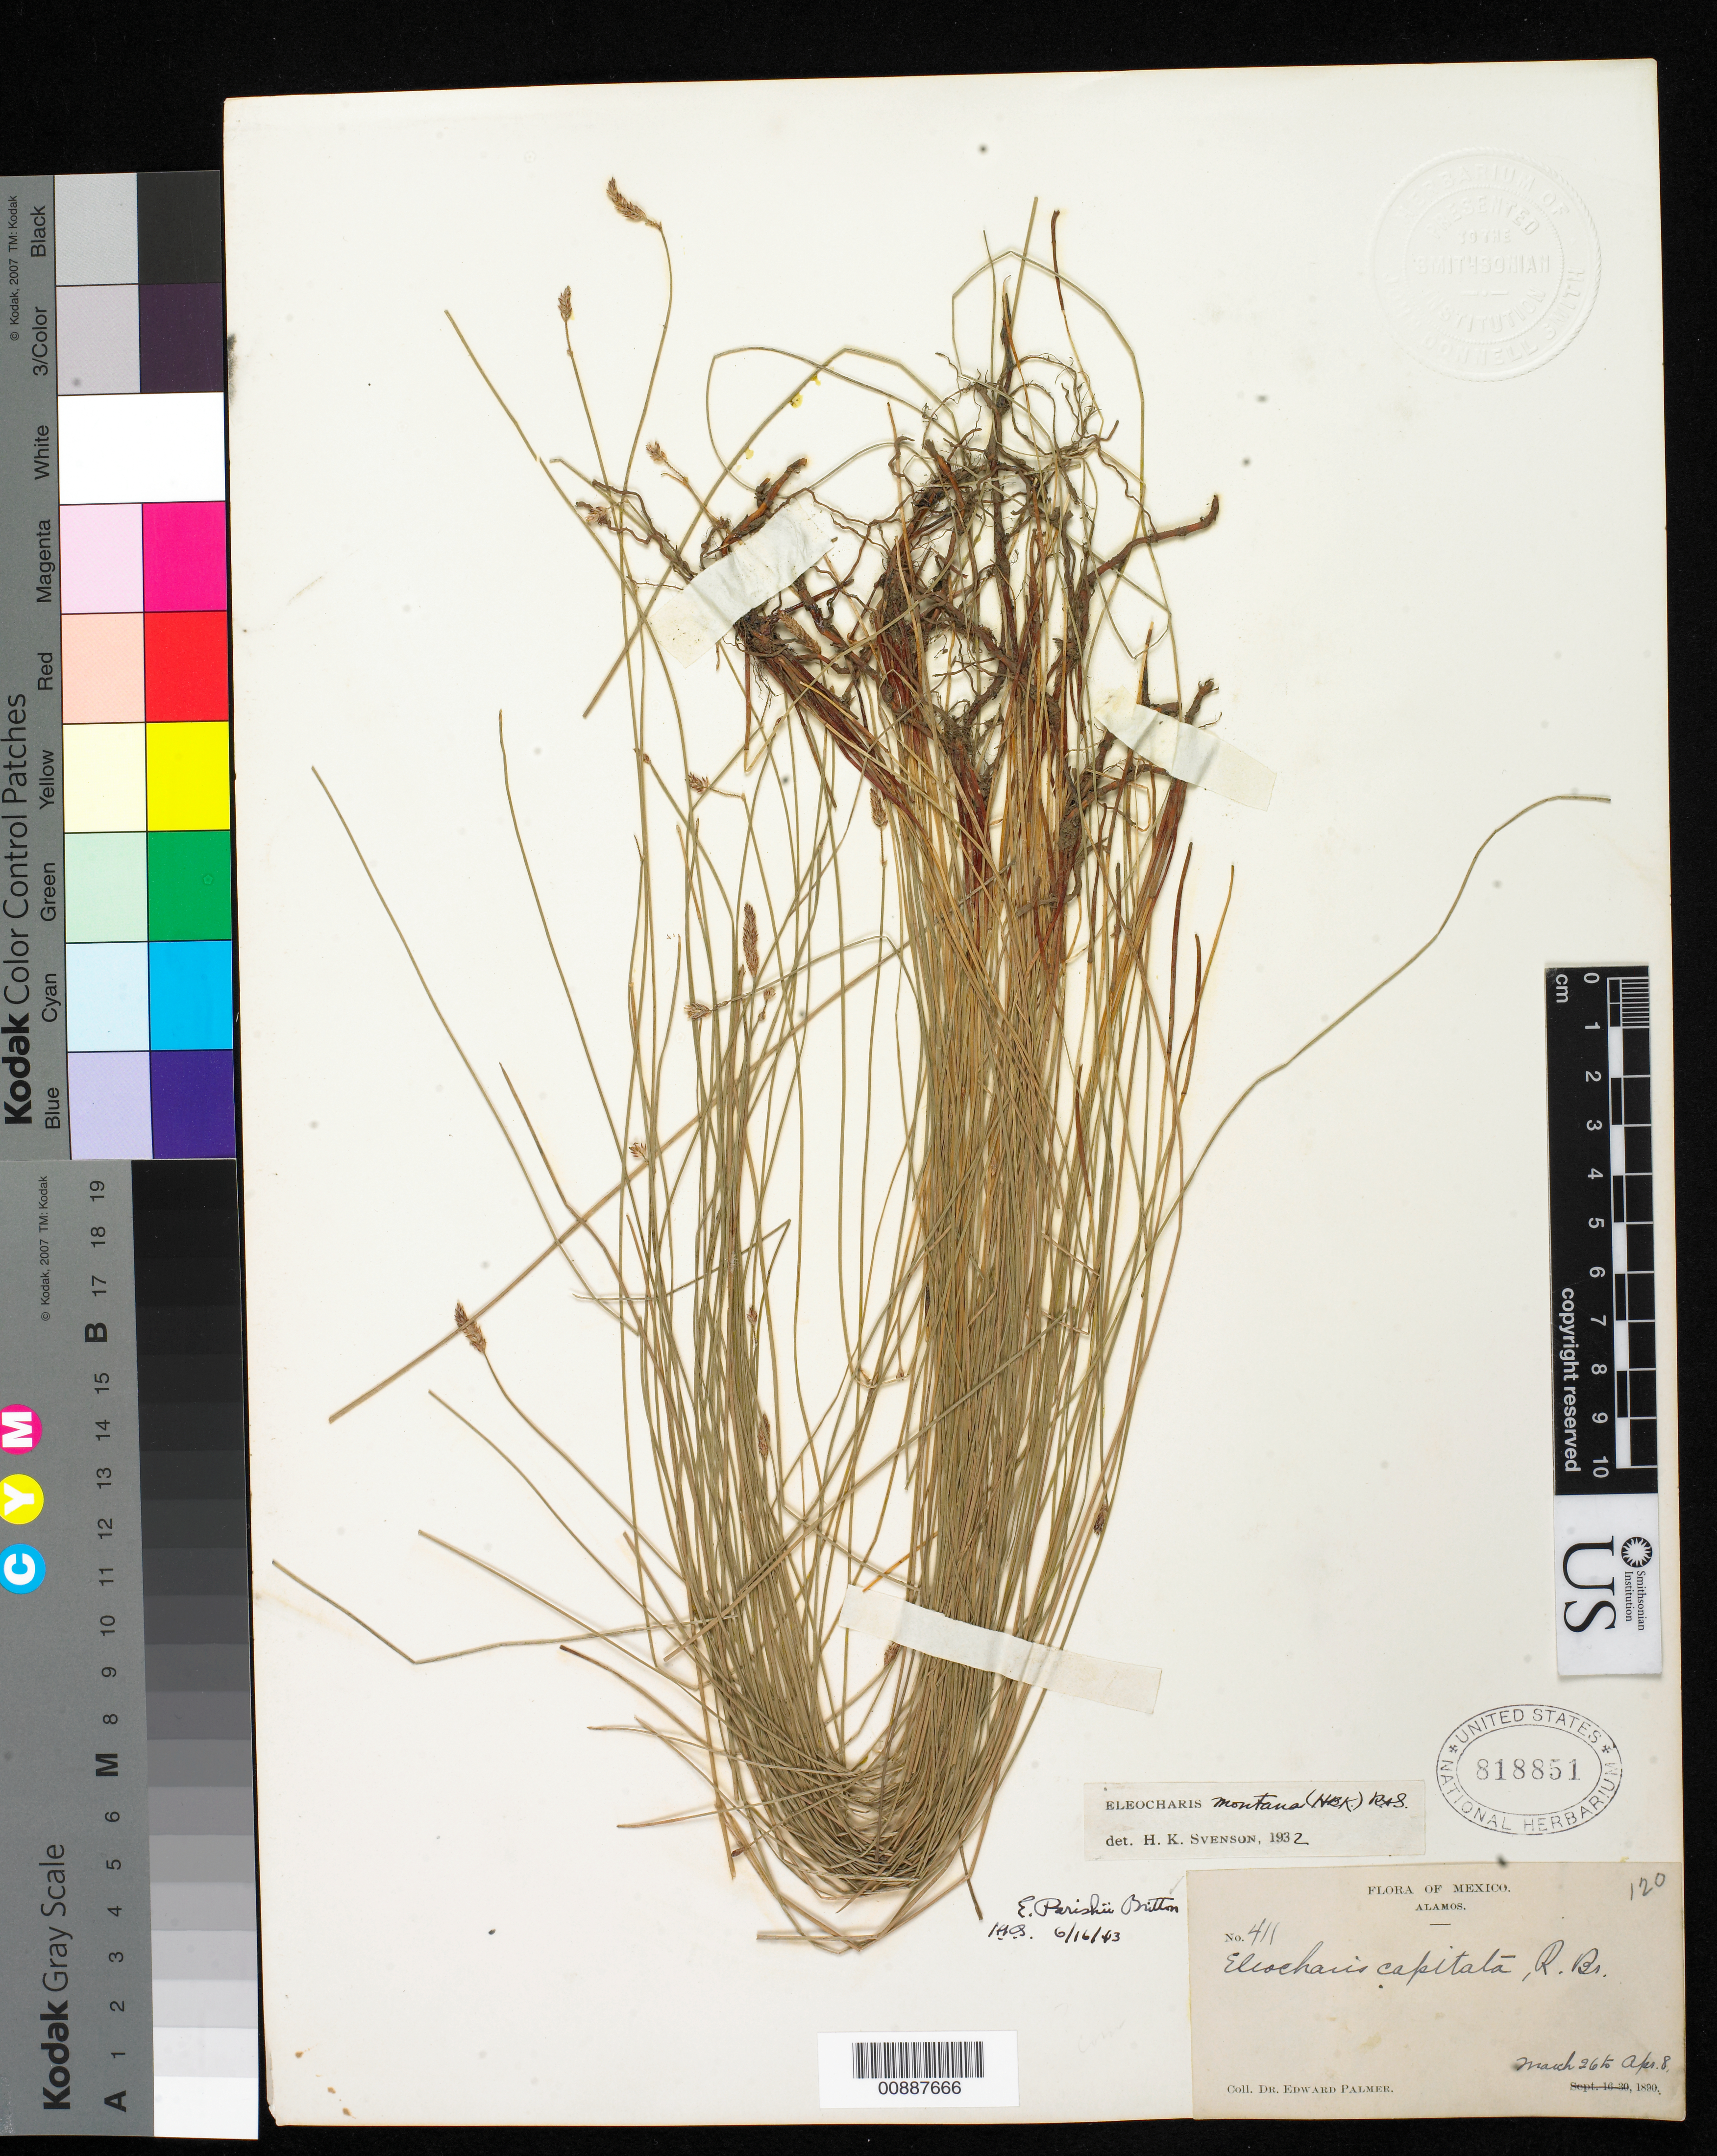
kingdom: Plantae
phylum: Tracheophyta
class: Liliopsida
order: Poales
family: Cyperaceae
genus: Eleocharis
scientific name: Eleocharis parishii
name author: Britton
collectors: E. Palmer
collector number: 411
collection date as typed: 26 Mar 1890 to 08 Apr 1890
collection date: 1890-03-26/1890-04-08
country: Mexico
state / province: Sonora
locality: Alamos, Sonora.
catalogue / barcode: US 818851